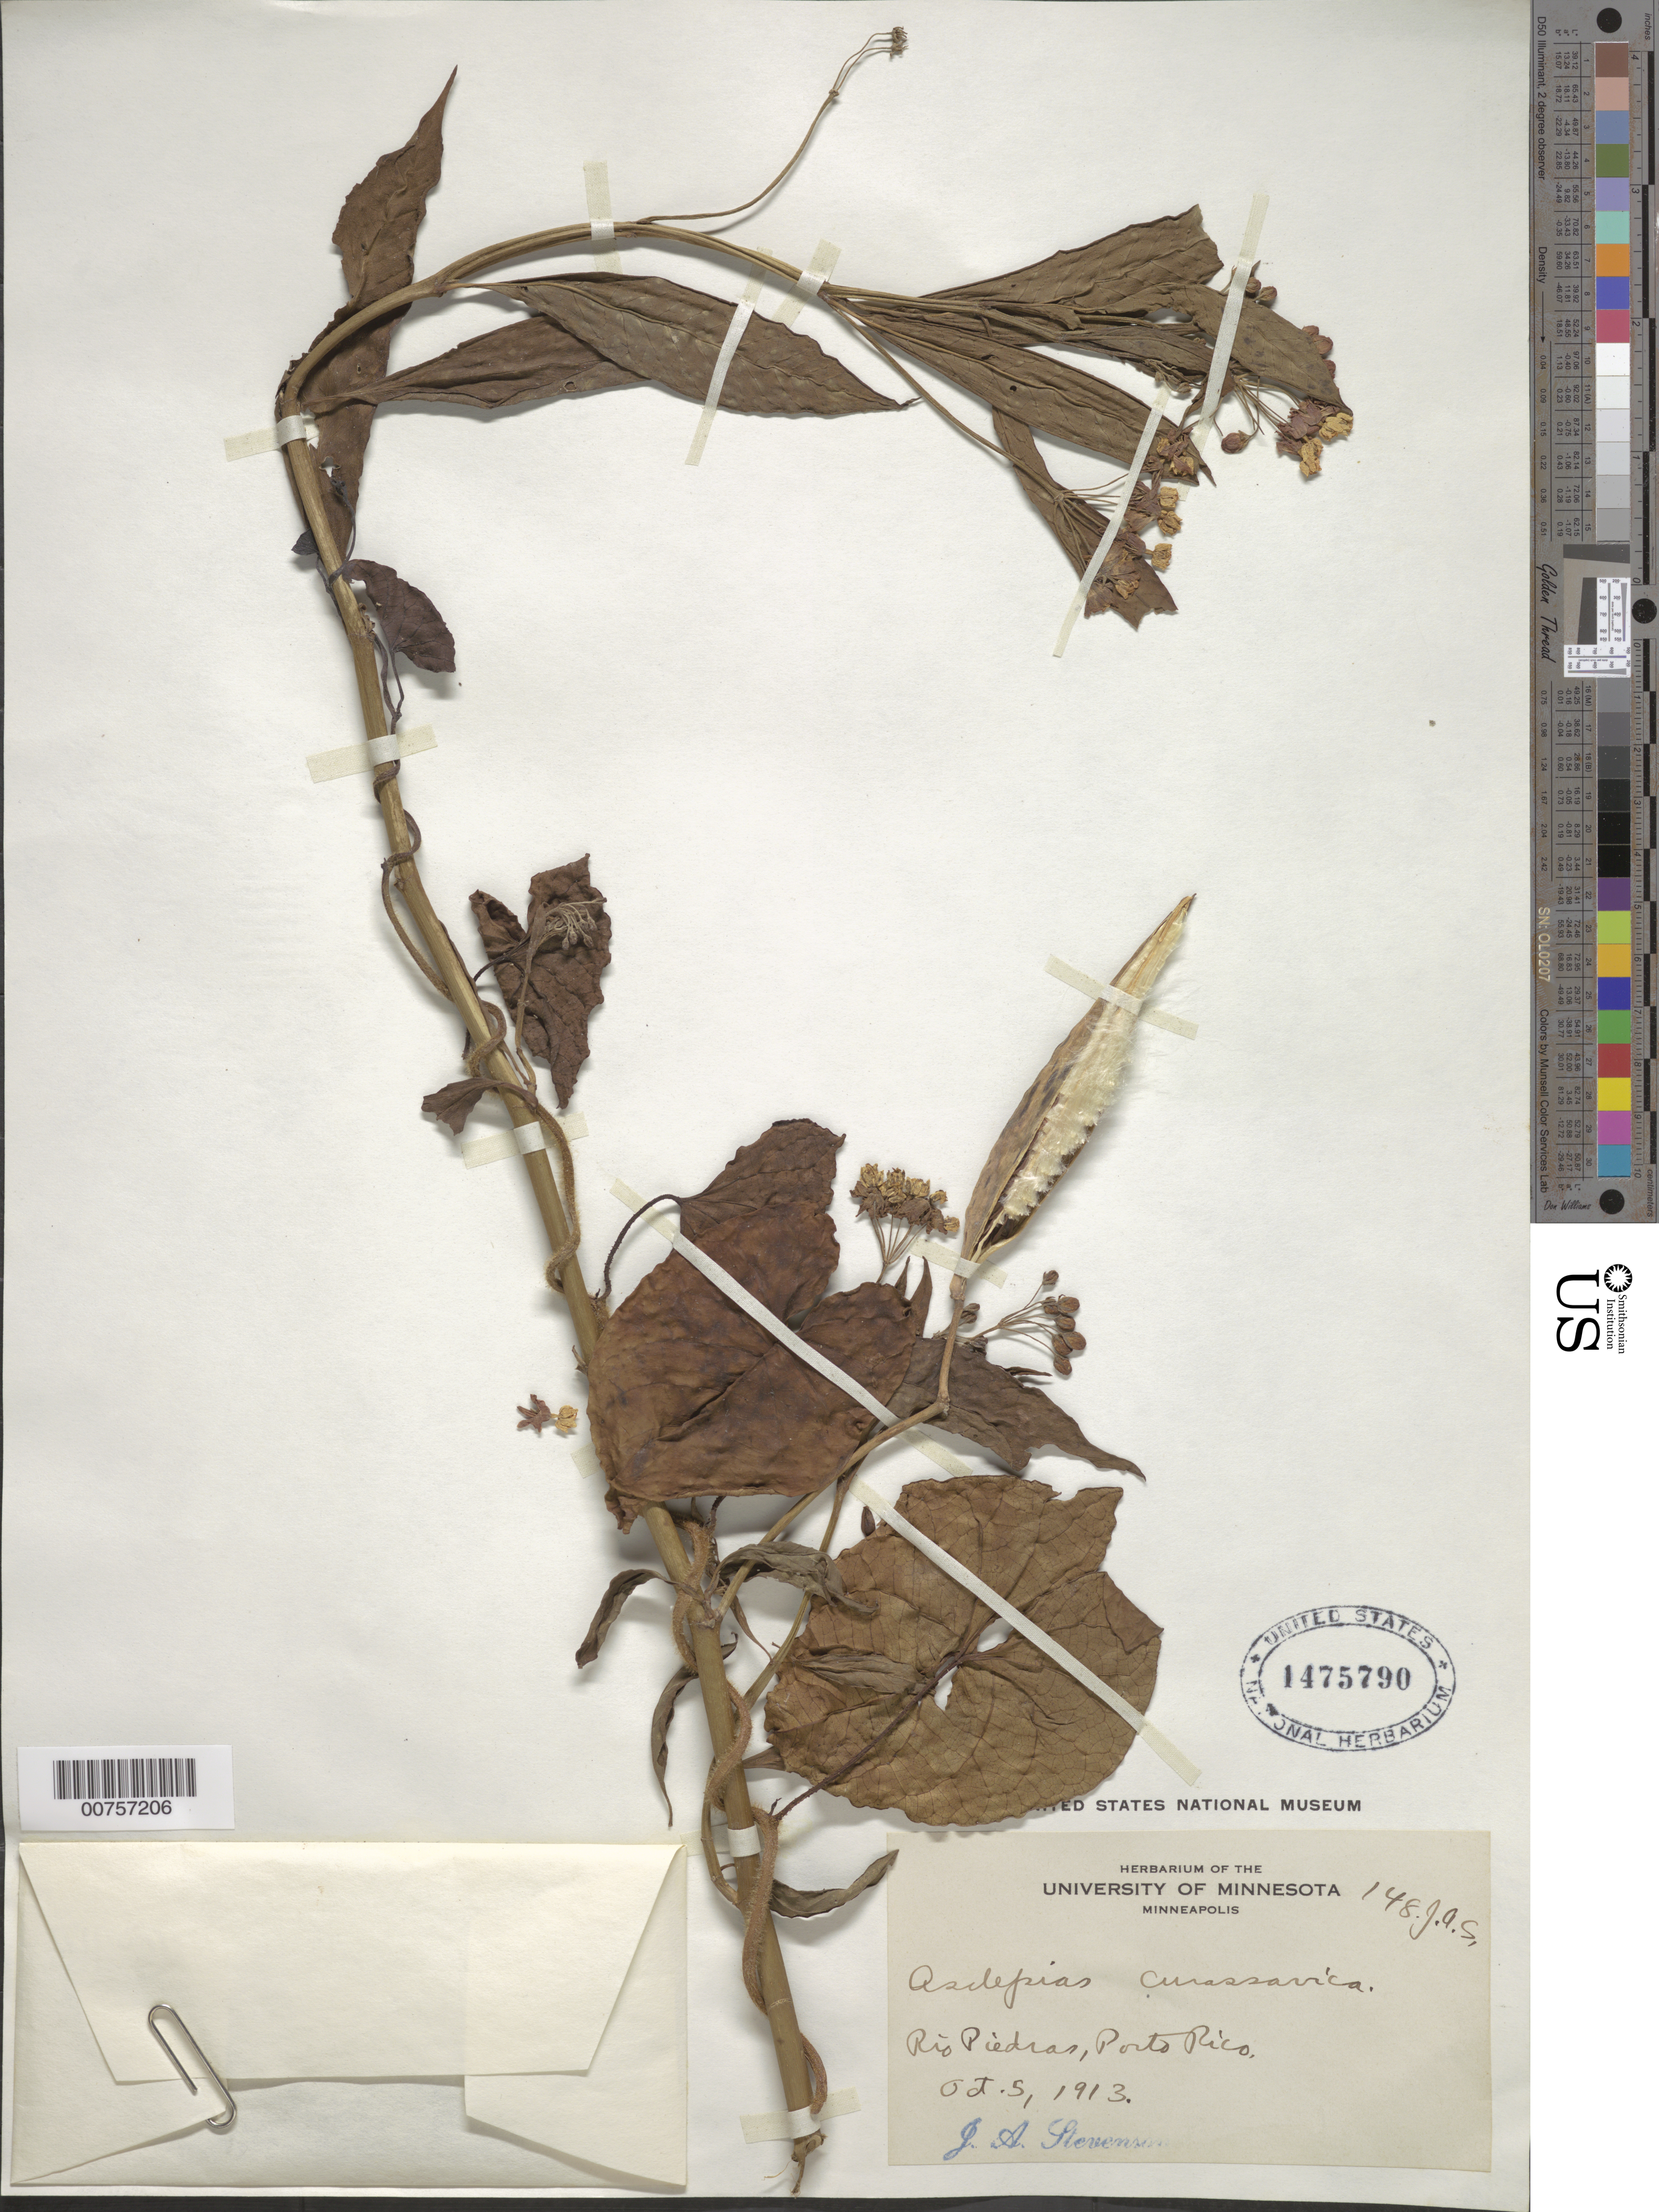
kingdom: Plantae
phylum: Tracheophyta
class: Magnoliopsida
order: Gentianales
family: Apocynaceae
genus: Asclepias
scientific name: Asclepias curassavica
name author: L.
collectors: J. Stevenson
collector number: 148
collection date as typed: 05 Oct 1913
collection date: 1913-10-05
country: Puerto Rico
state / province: San Juan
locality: Río Piedras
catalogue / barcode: US 1475790